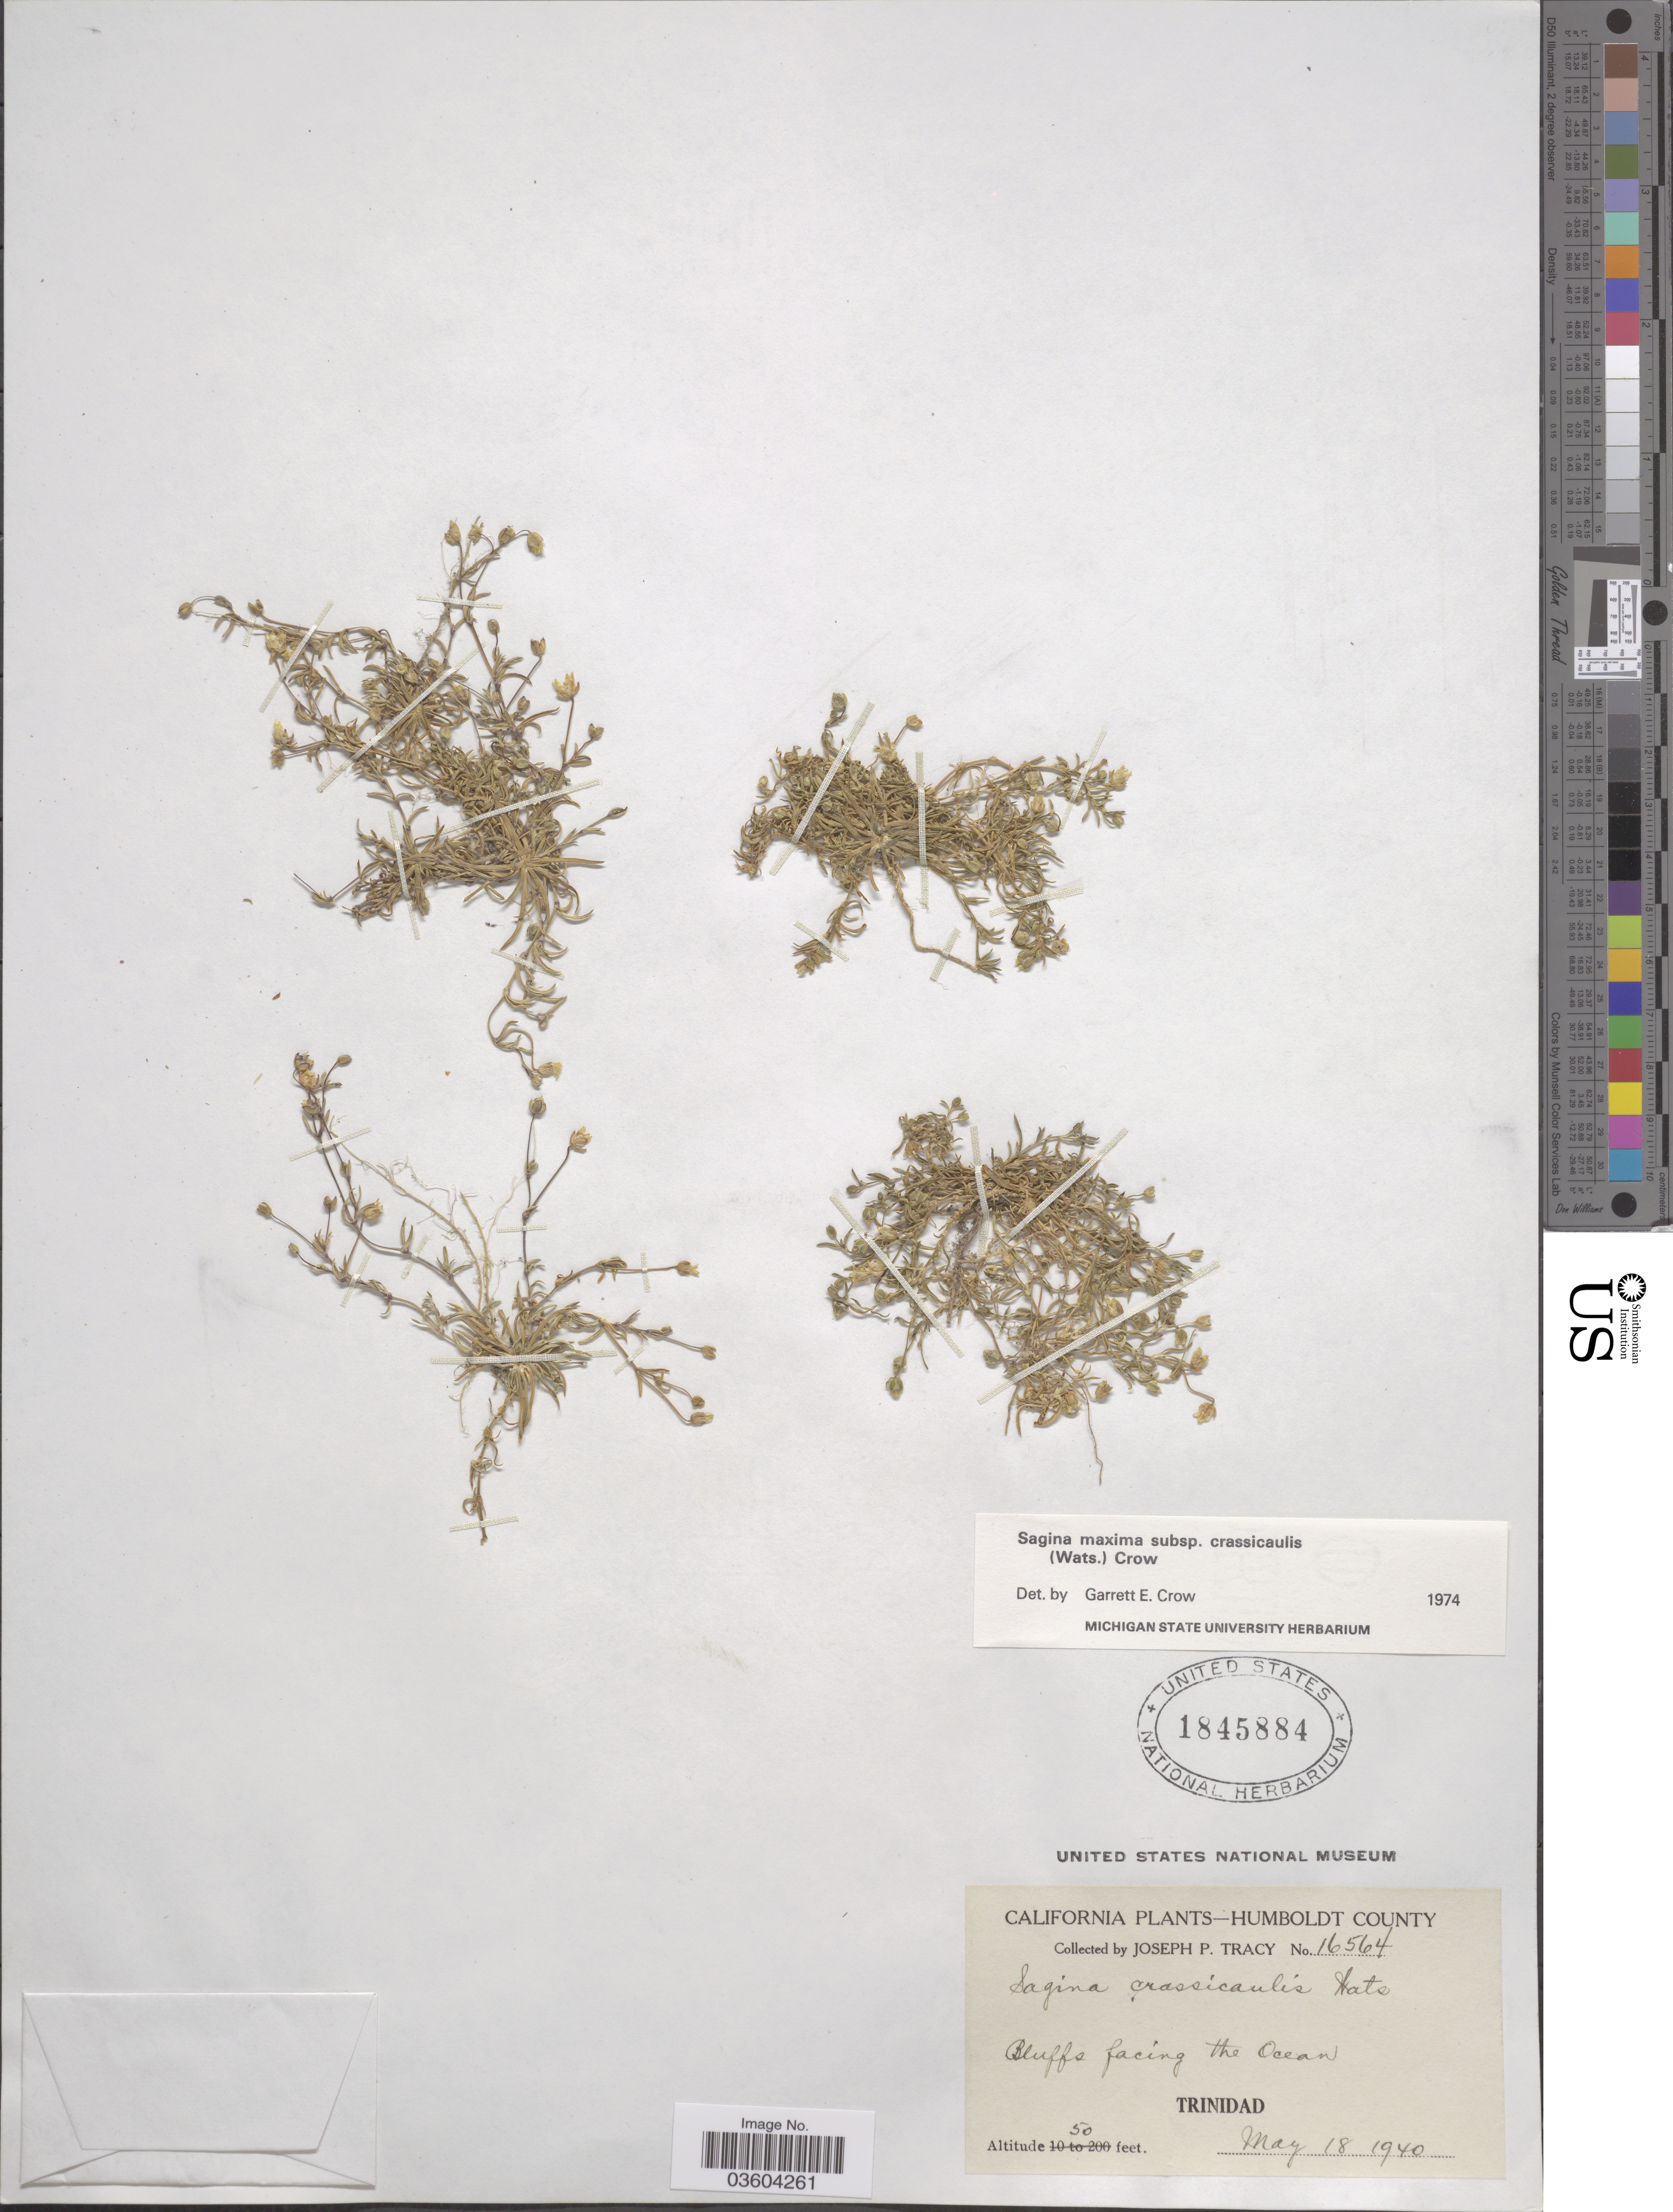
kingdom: Plantae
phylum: Tracheophyta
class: Magnoliopsida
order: Caryophyllales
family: Caryophyllaceae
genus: Sagina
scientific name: Sagina maxima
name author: A. Gray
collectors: J. Tracy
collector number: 16564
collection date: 1940-05-18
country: United States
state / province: California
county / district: Humboldt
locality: Humboldt County. Bluffs facing the Ocean. Trinidad.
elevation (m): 15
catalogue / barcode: US 1845884